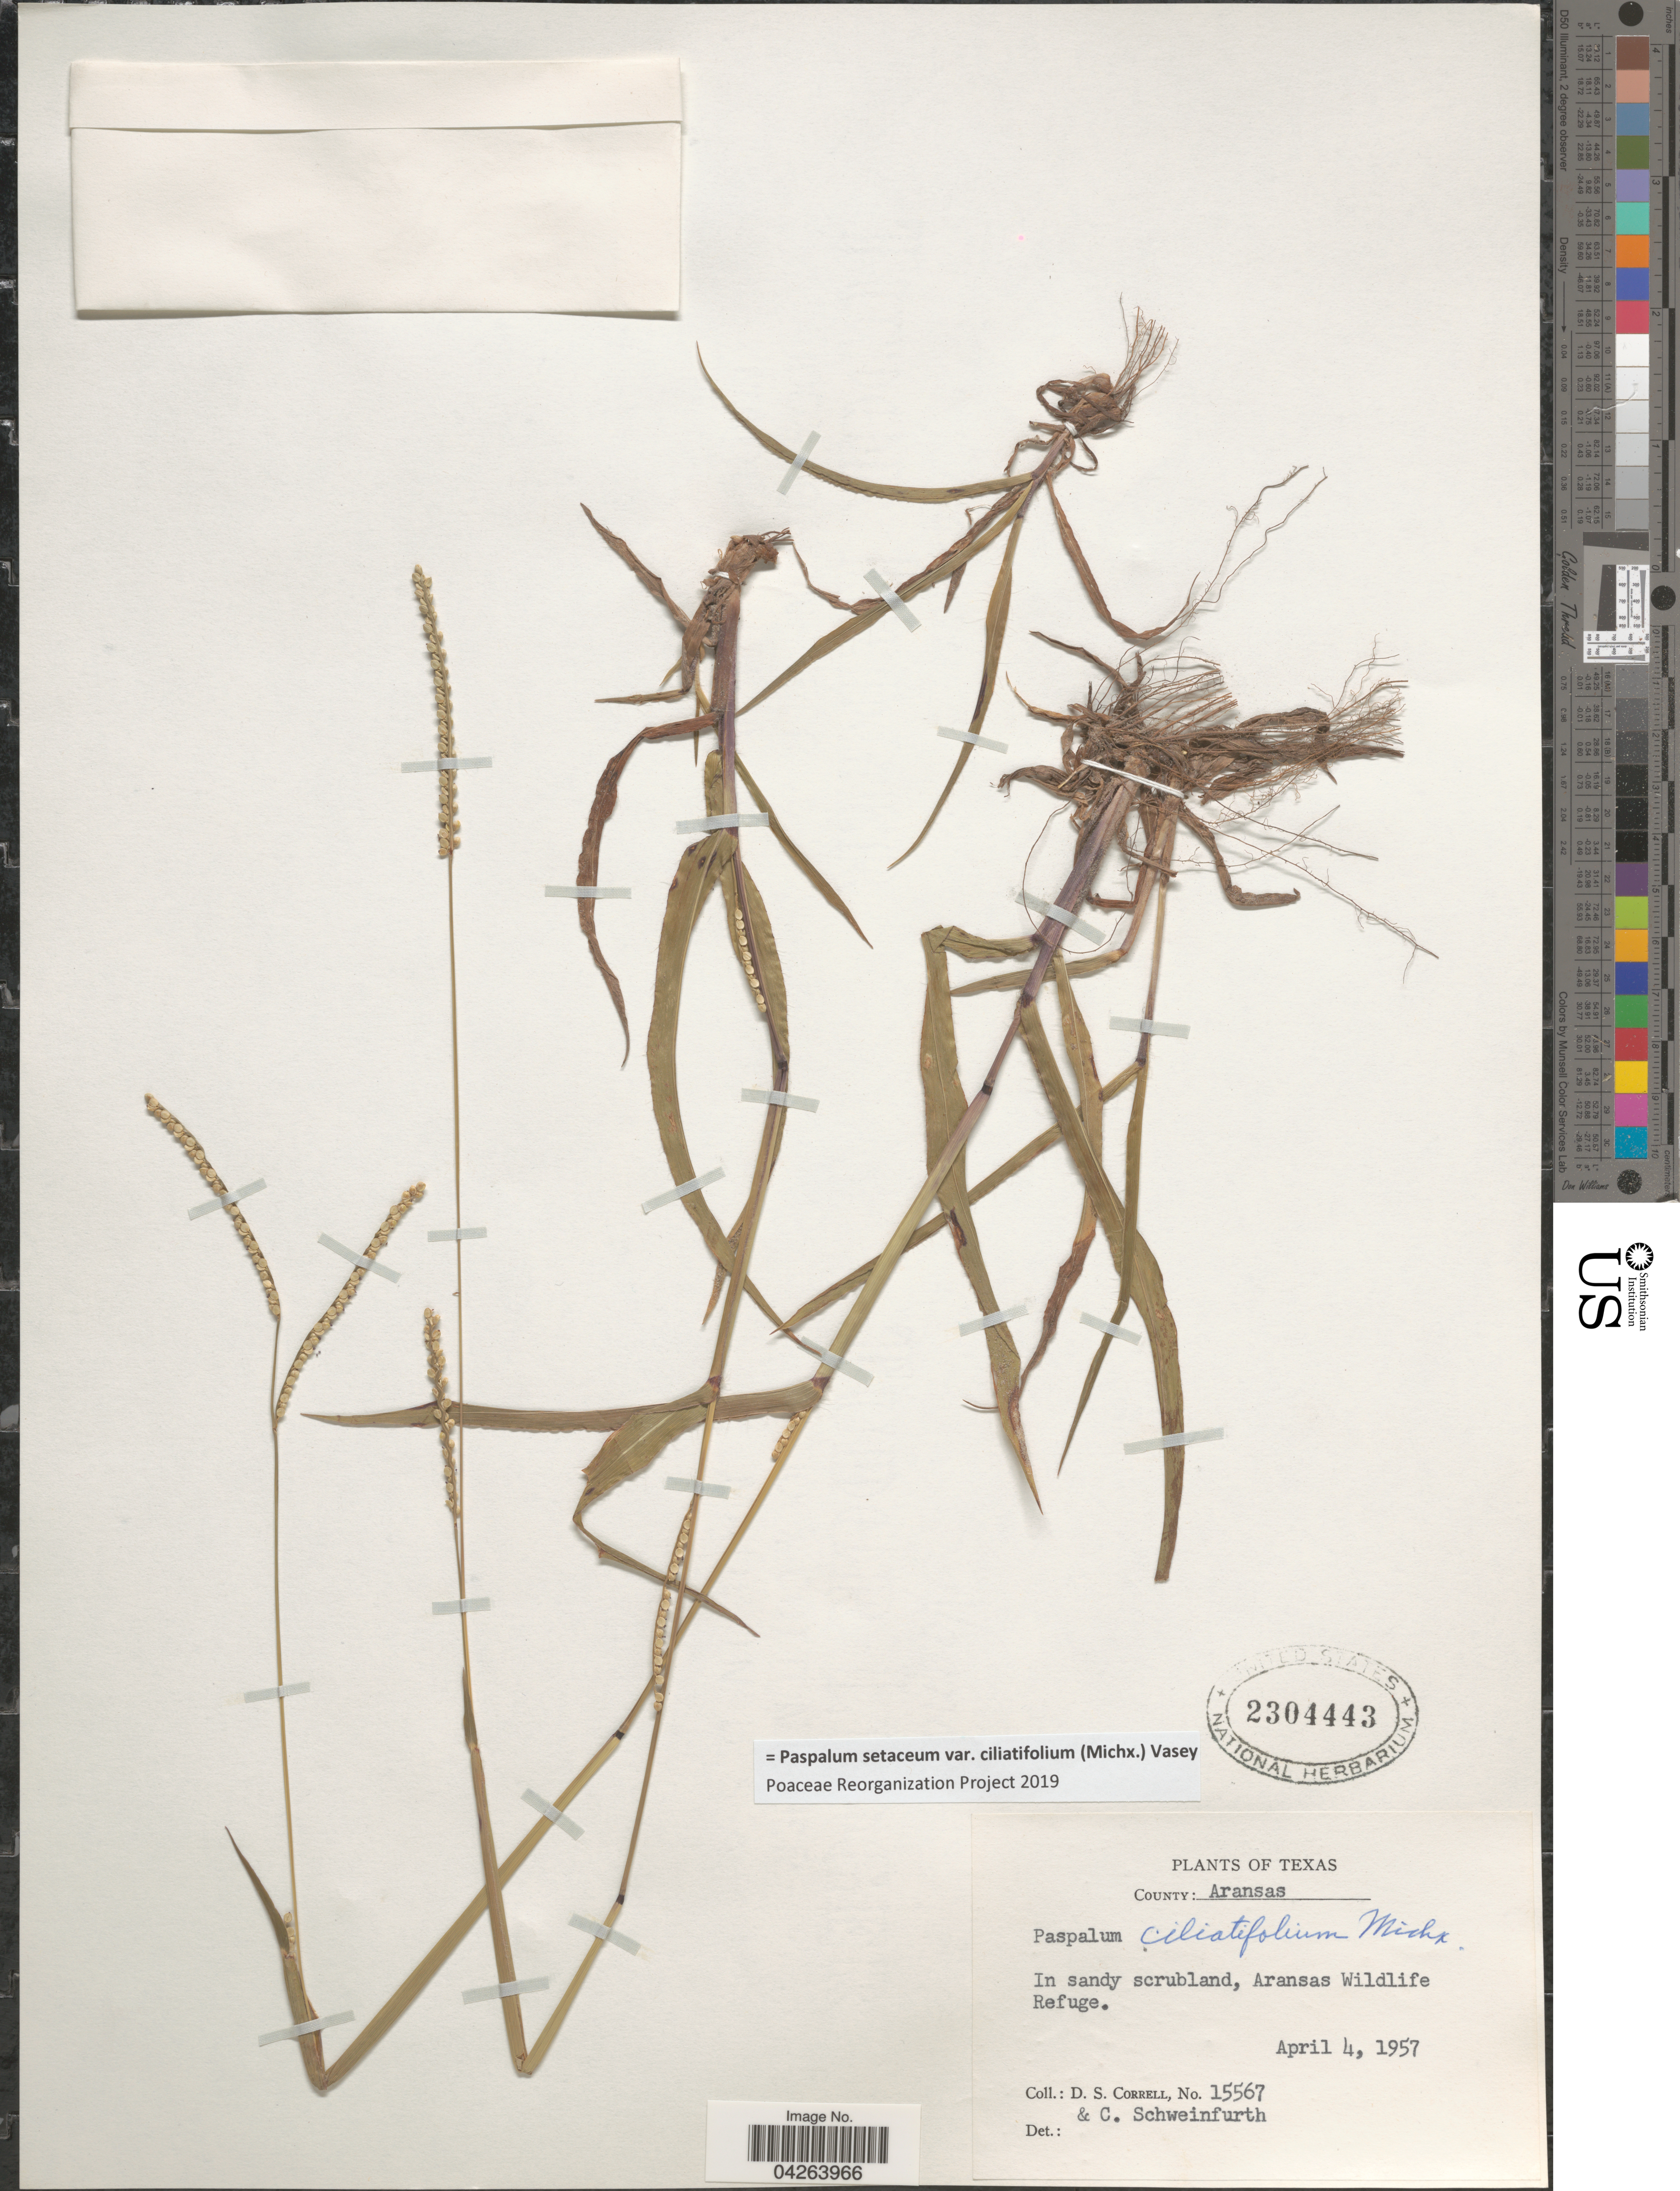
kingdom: Plantae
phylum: Tracheophyta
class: Liliopsida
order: Poales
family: Poaceae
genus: Paspalum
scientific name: Paspalum setaceum var. ciliatifolium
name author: (Michx.) Vasey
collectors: D. S. Correll & C. Schweinfurth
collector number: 15567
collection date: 1957-04-04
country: United States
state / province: Texas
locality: County: Aransas. In sandy scrubland, Aransas Wildlife Refuge.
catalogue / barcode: US 2304443